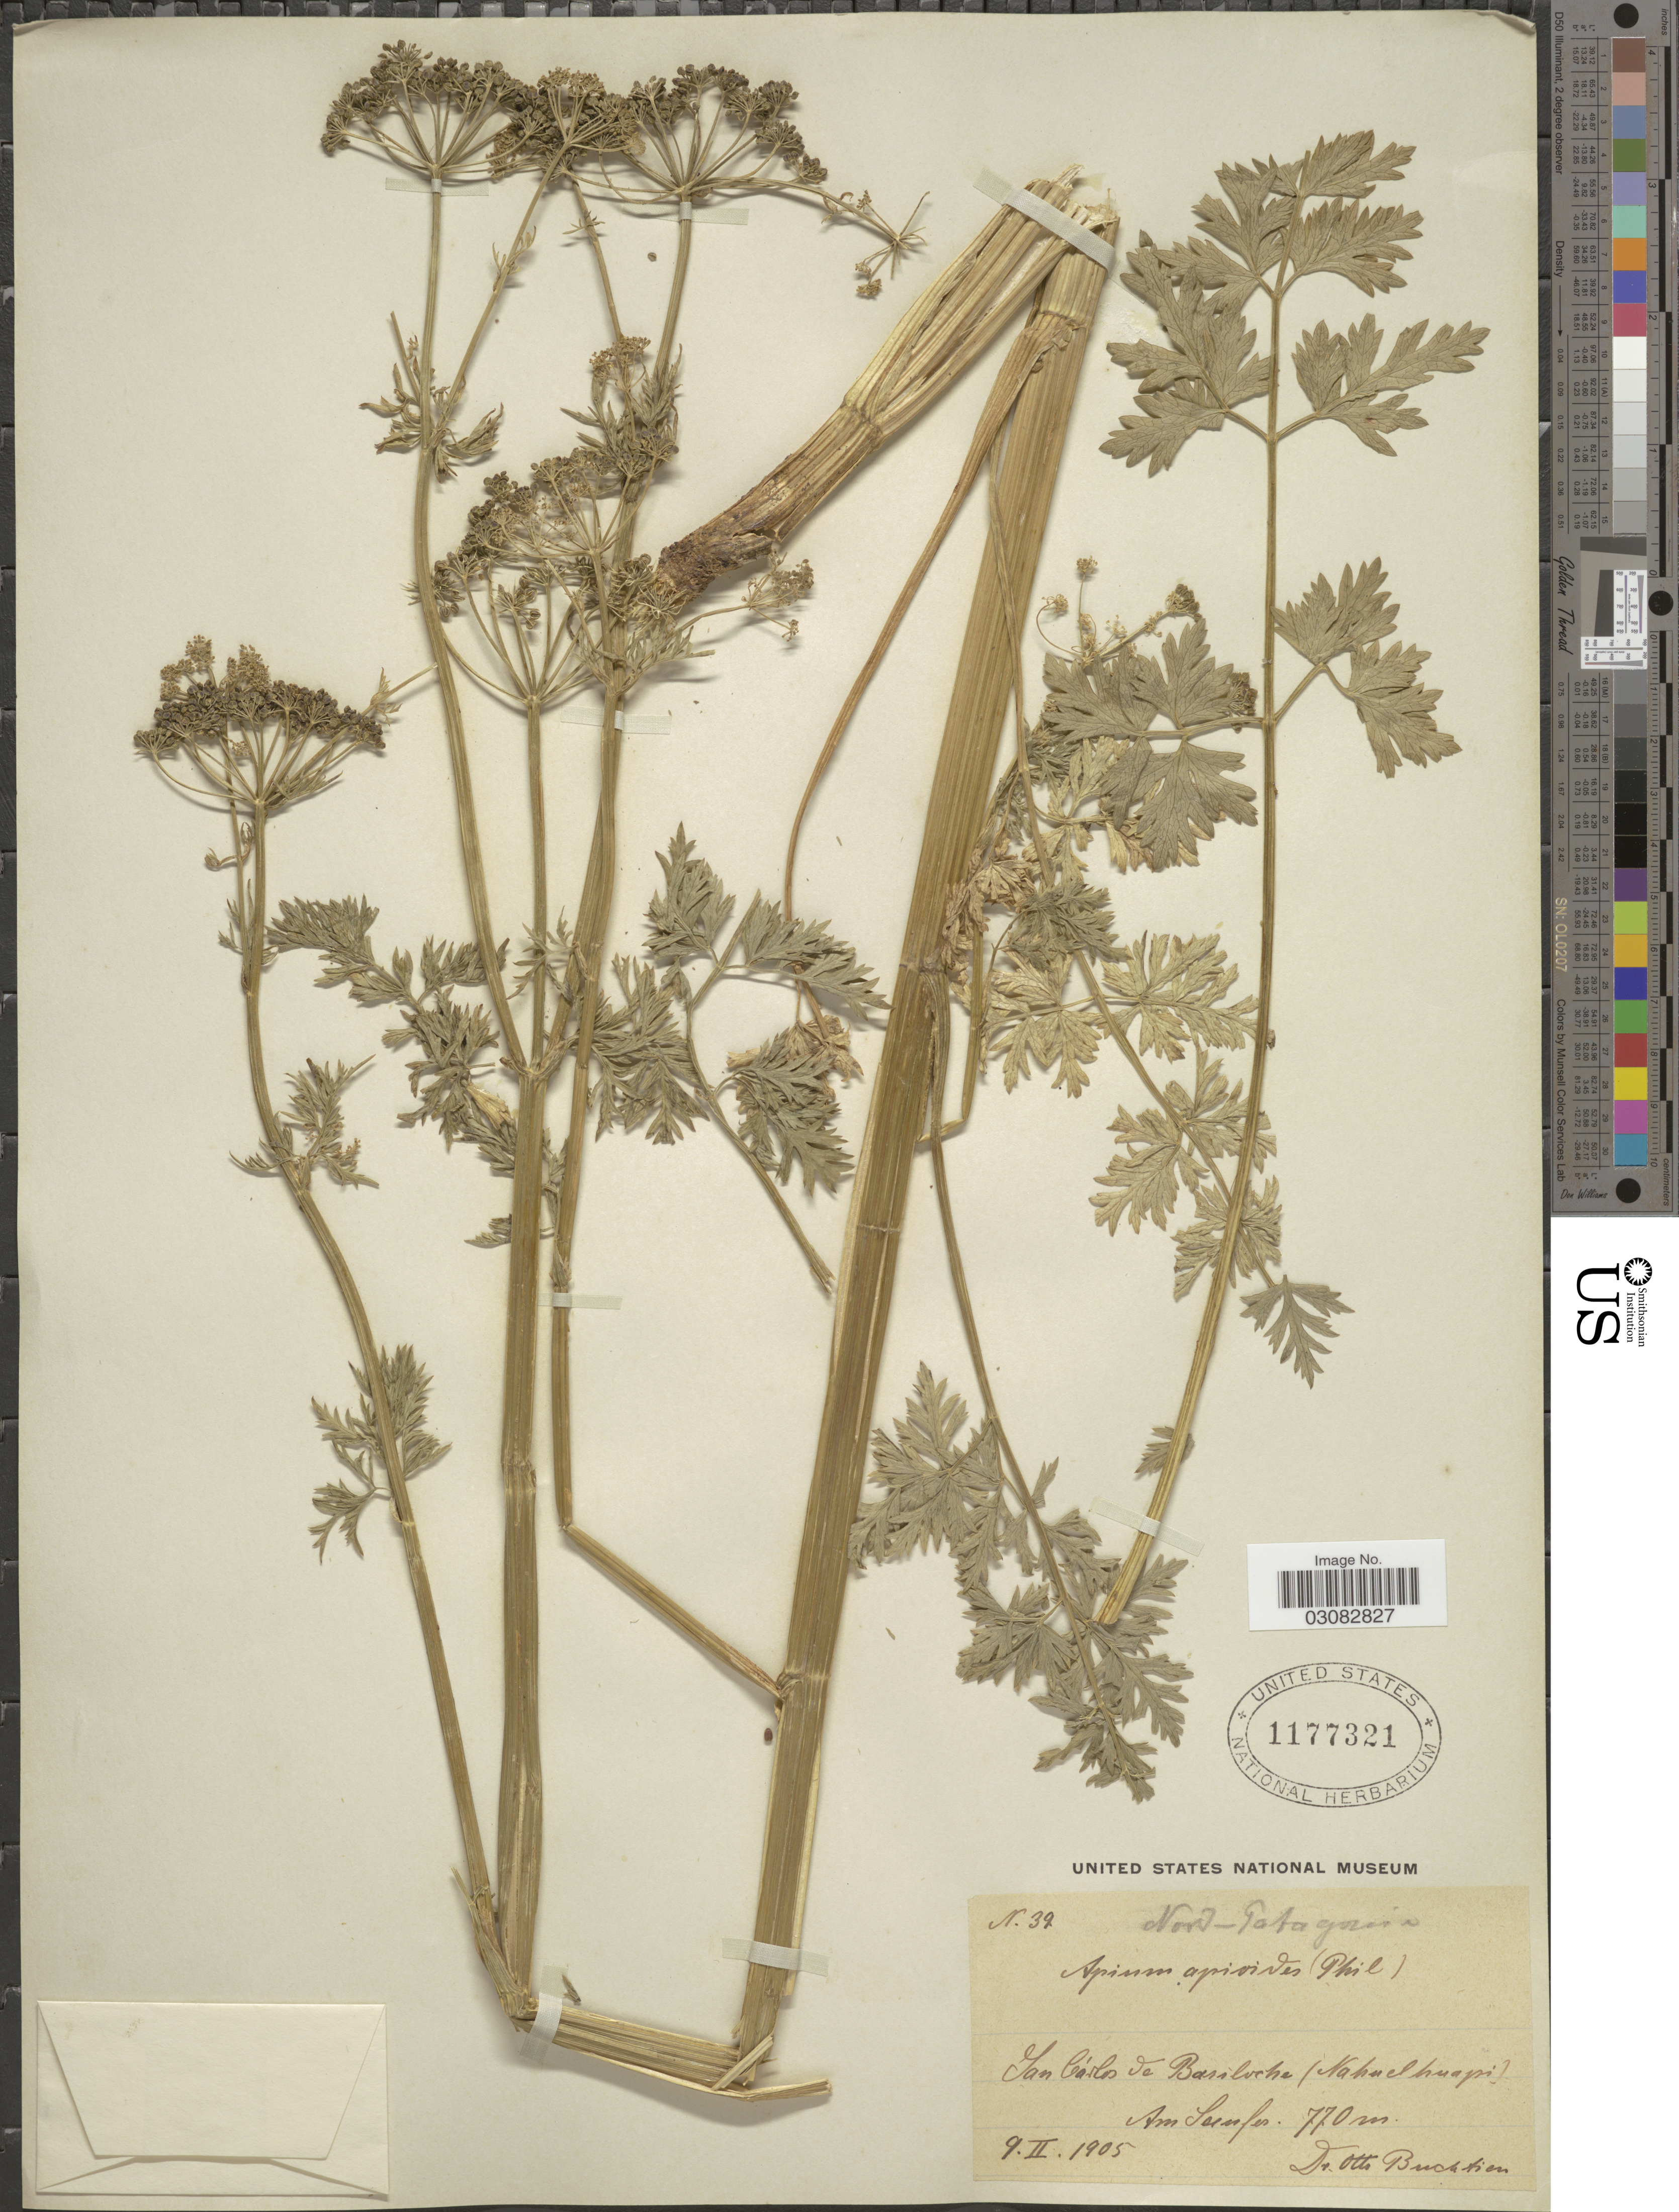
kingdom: Plantae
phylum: Tracheophyta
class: Magnoliopsida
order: Apiales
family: Apiaceae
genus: Apium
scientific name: Apium panul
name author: Reiche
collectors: O. Buchtien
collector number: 39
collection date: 1905-02-09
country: Argentina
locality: Nord-Patagonia. San Cárlos de Bariloche (Nahuelhuapi).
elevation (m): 770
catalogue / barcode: US 1177321